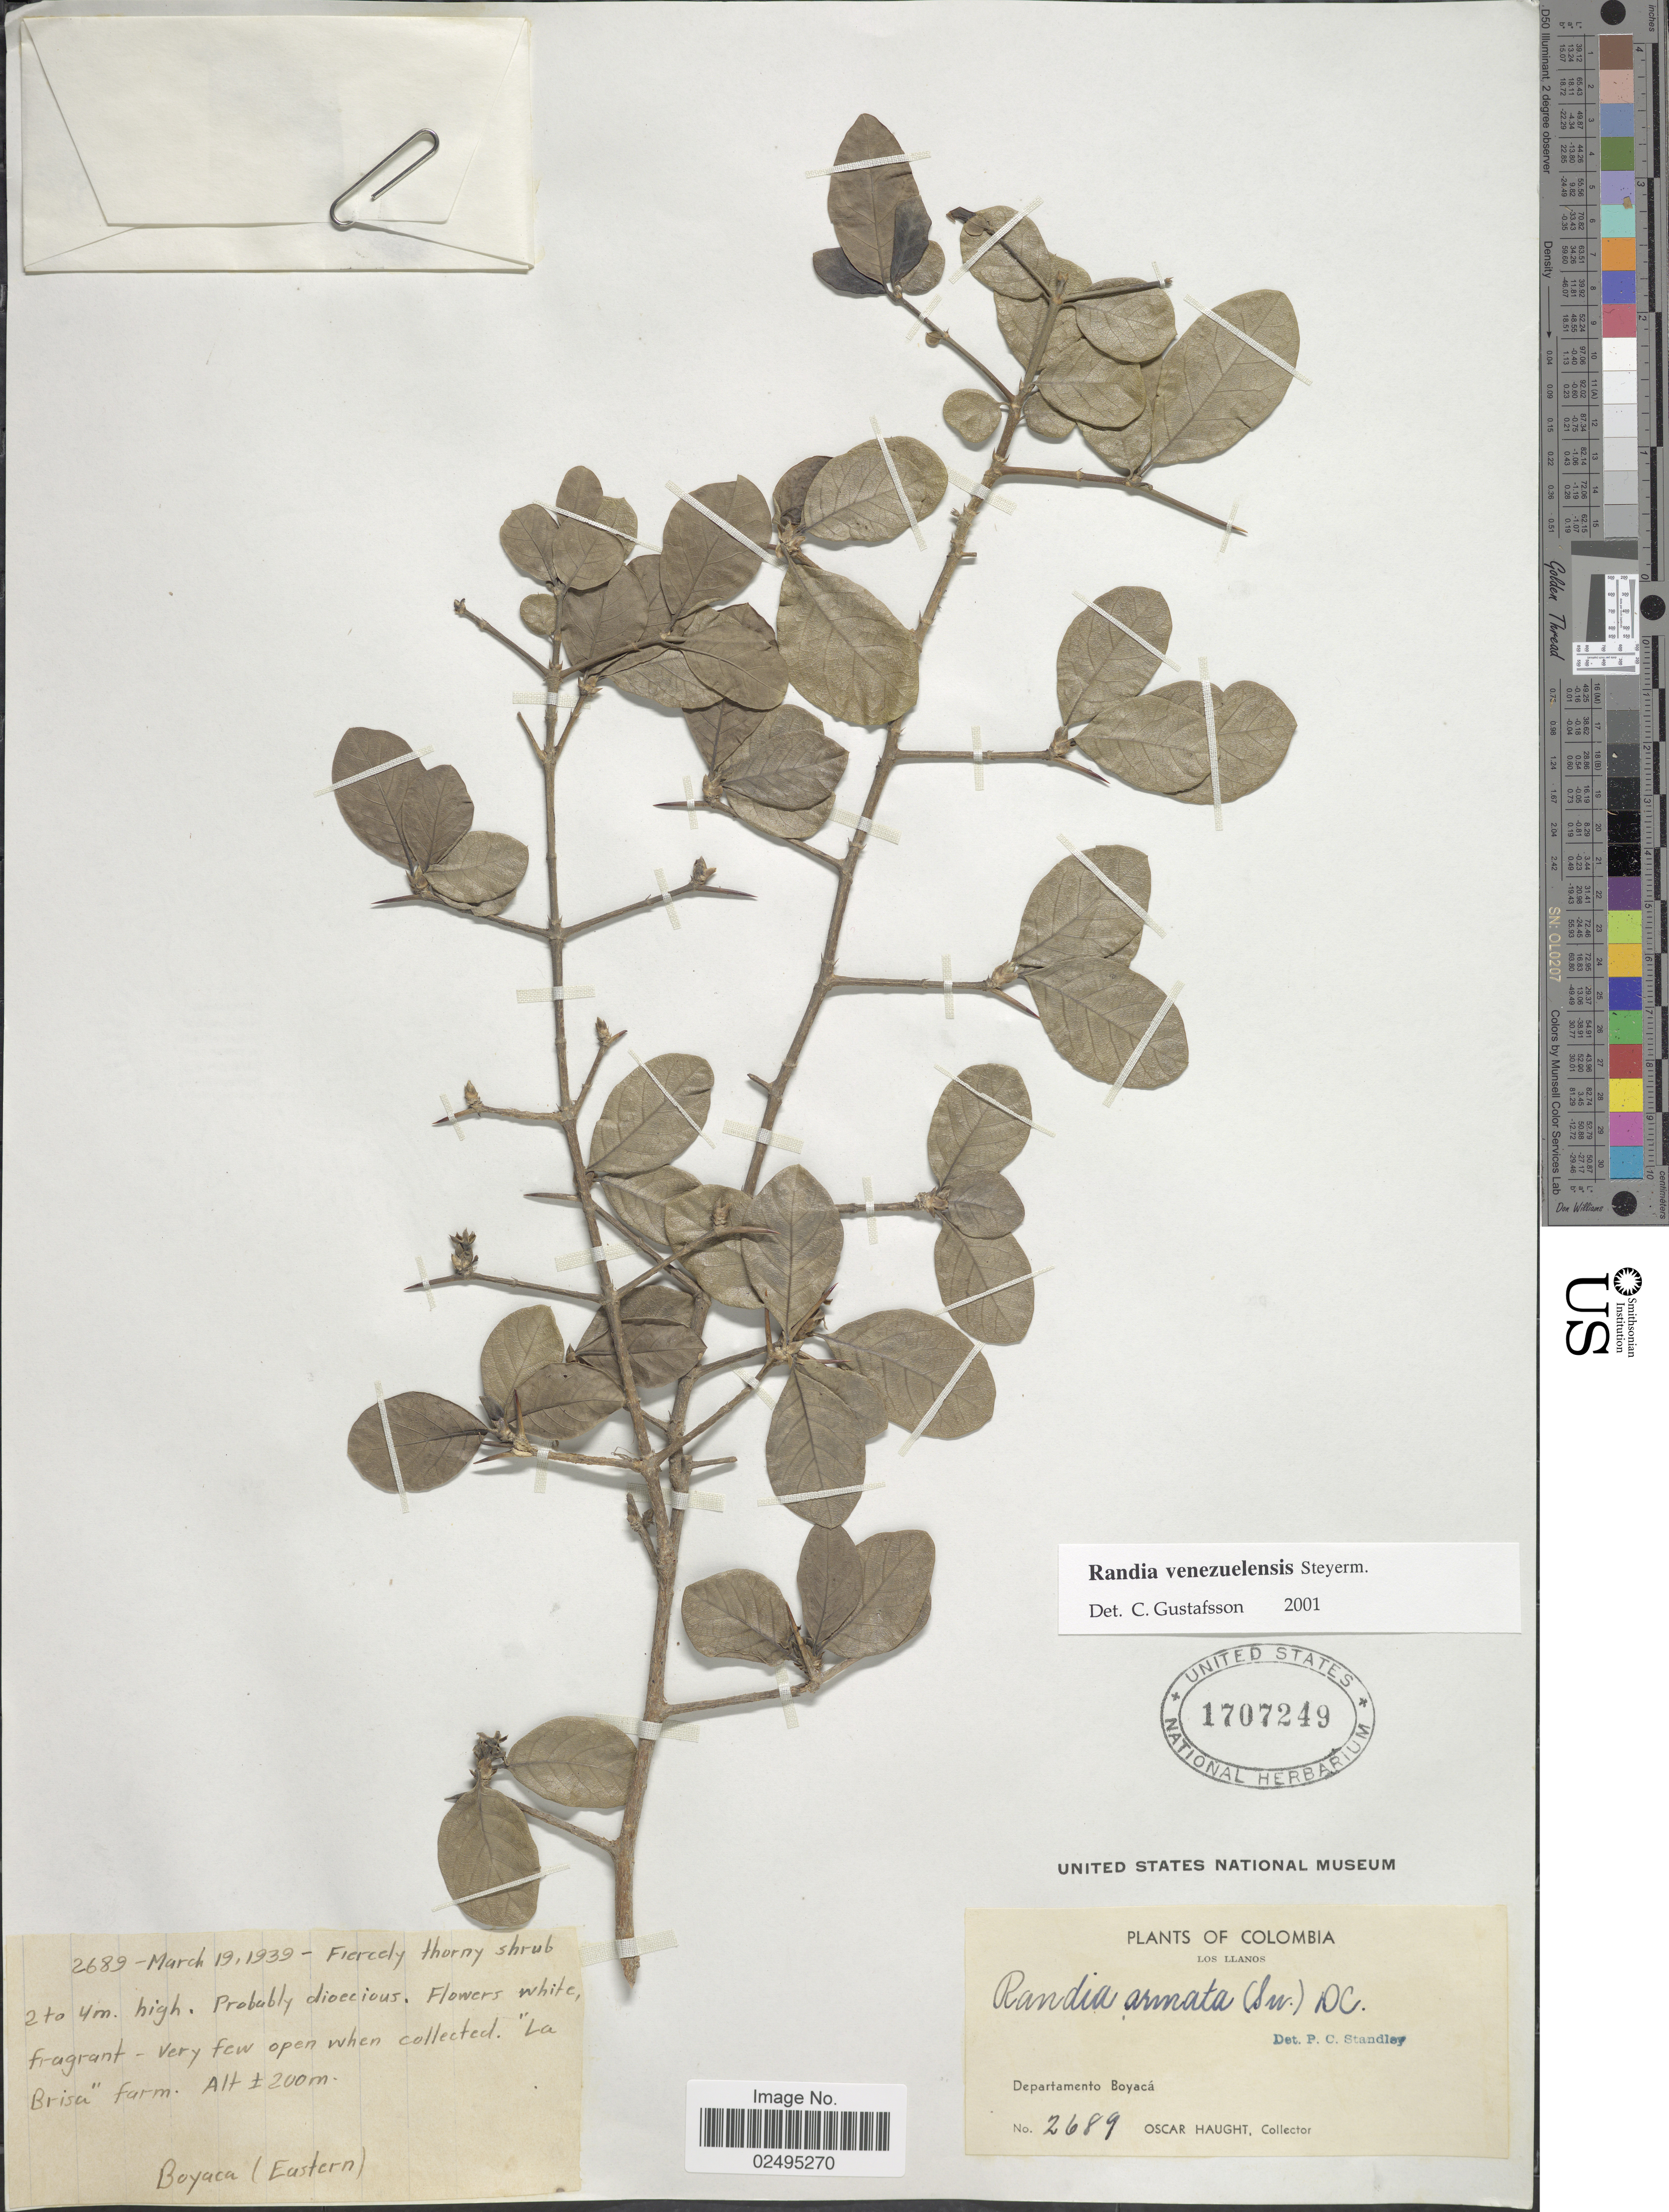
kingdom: Plantae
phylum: Tracheophyta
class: Magnoliopsida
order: Gentianales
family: Rubiaceae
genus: Randia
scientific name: Randia venezuelensis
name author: Steyerm.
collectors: O. L. Haught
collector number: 2689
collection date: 1939-03-19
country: Colombia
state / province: Boyacá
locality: Departamento Boyaca, Los Llanos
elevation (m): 200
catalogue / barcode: US 1707249